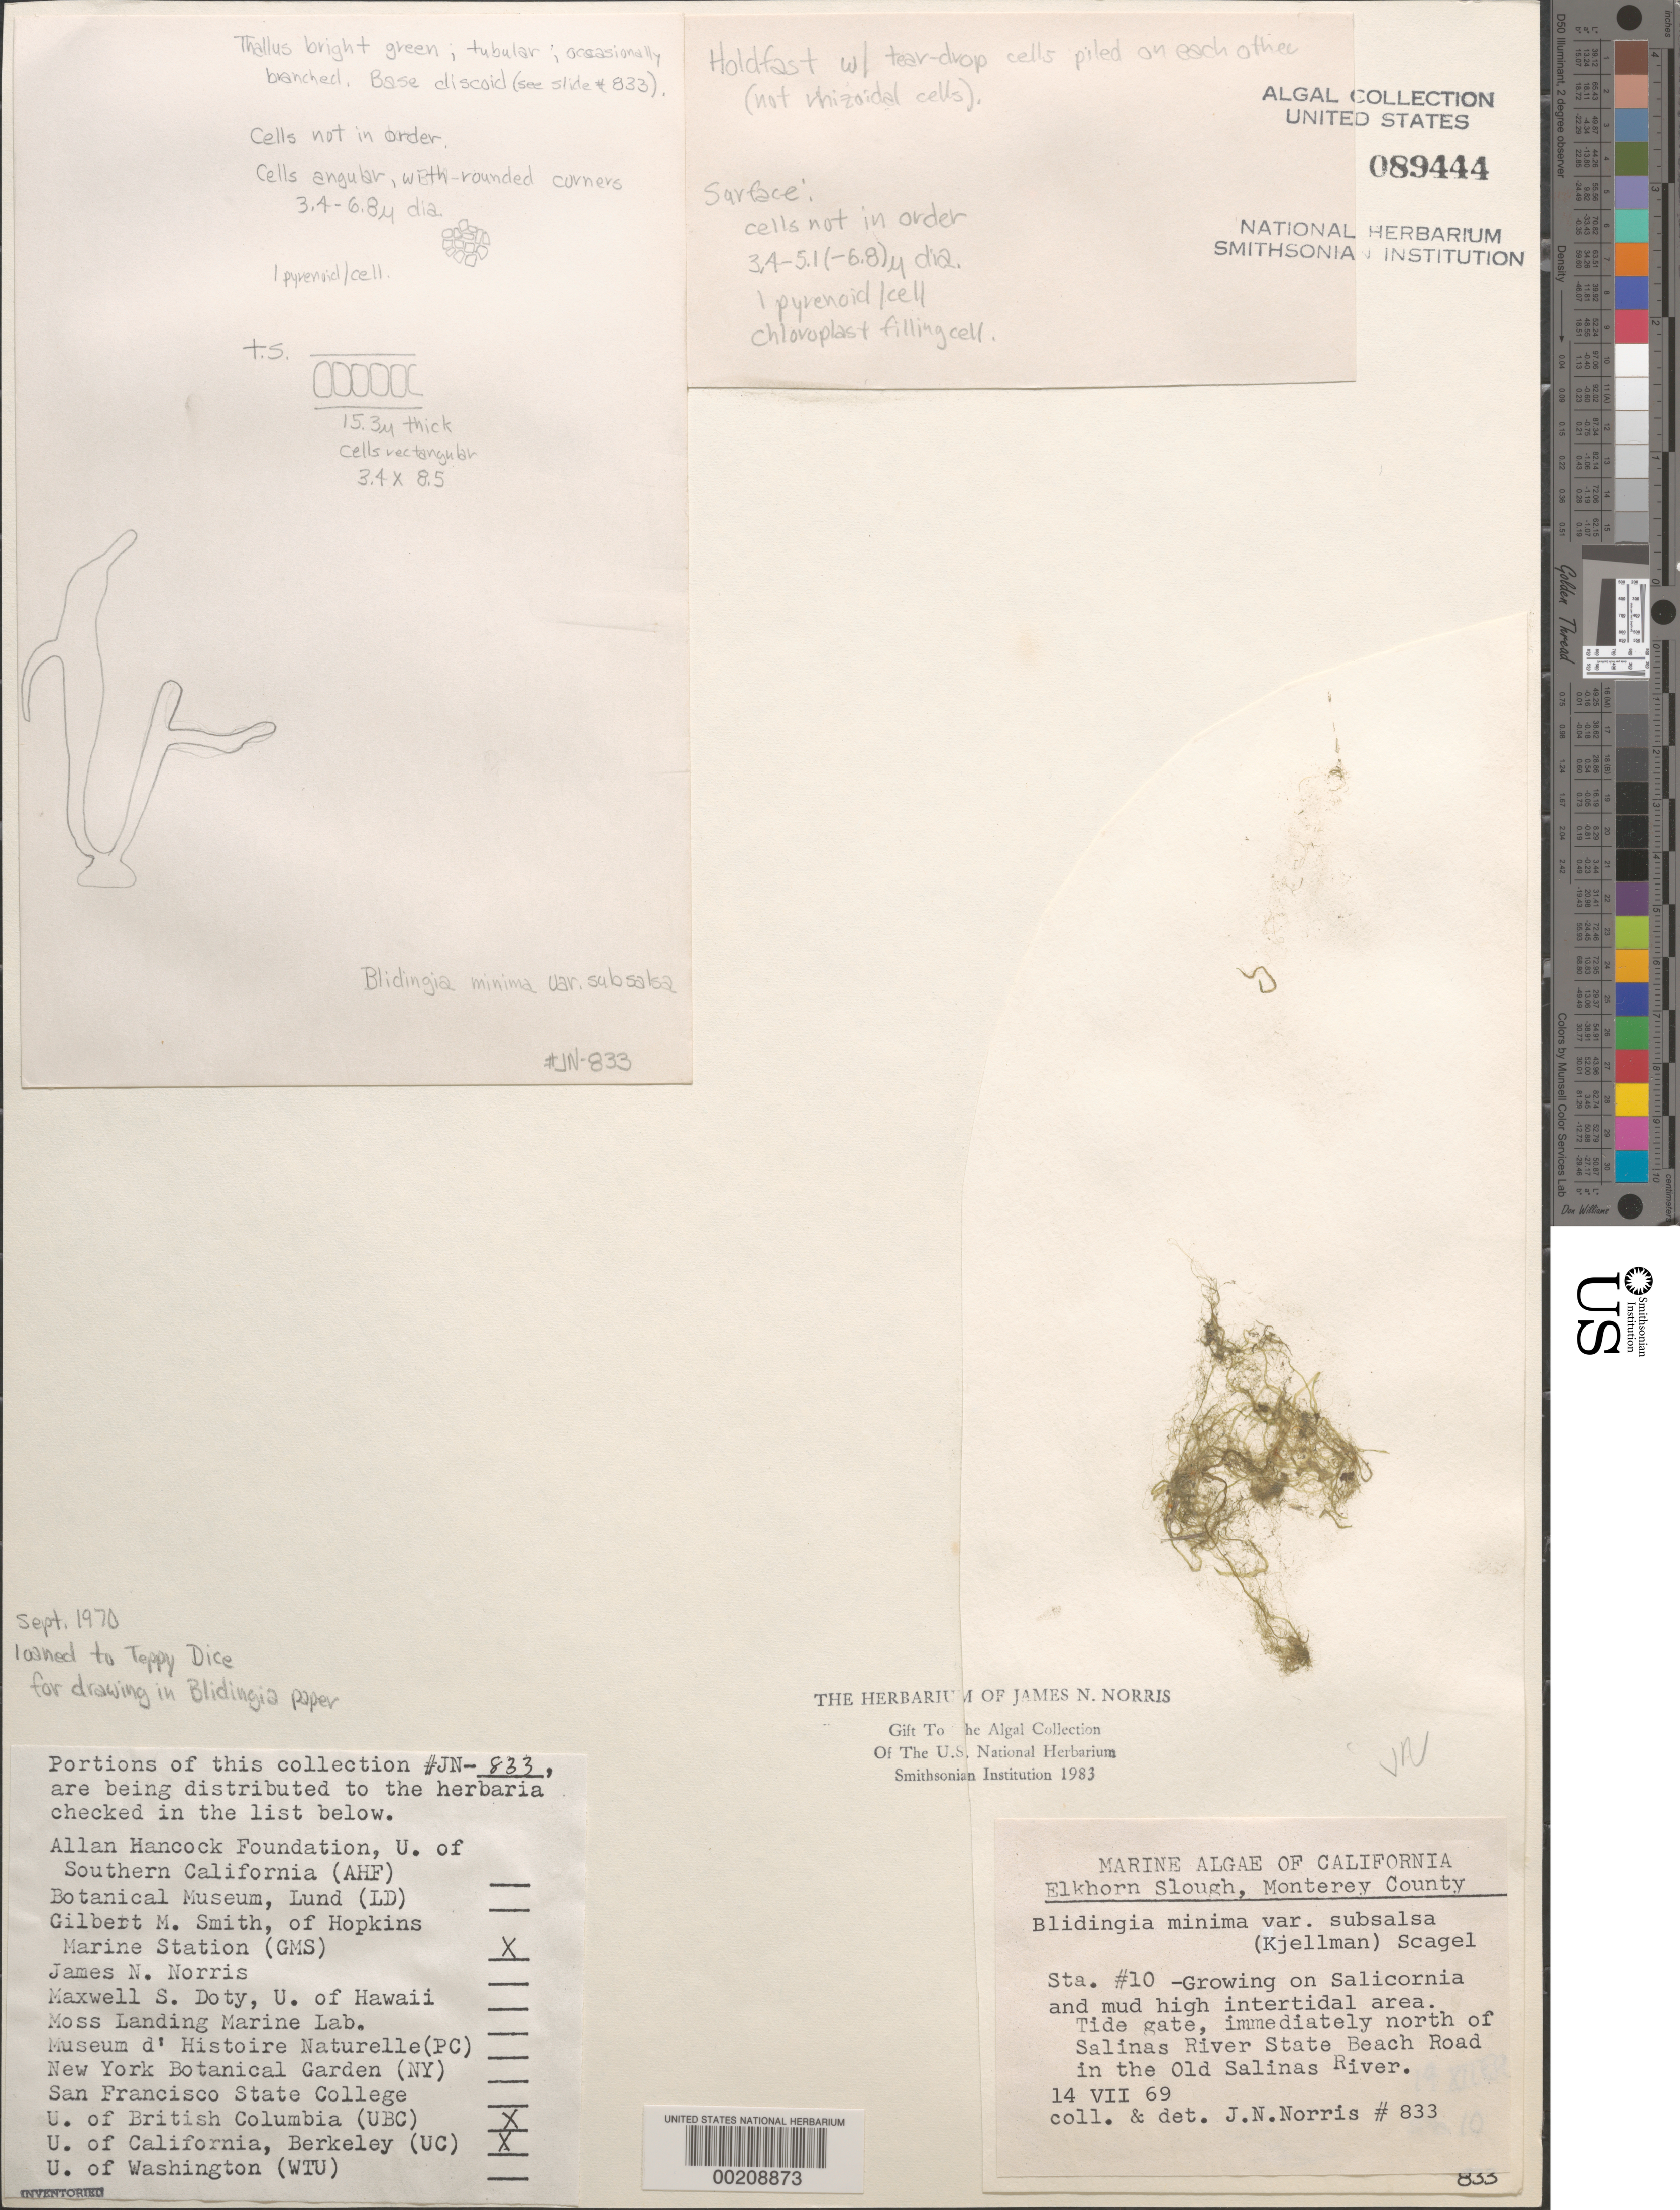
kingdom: Plantae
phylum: Chlorophyta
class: Ulvophyceae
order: Ulvales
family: Kornmanniaceae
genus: Blidingia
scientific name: Blidingia minima var. subsalsa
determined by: Norris, James N.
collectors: J. N. Norris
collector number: JN-833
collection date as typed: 14 Jul 1969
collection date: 1969-07-14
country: United States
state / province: California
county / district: Monterey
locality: Old Salinas River, just north of Salinas River State Beach Road, Elkhorn Slough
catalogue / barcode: US 89444